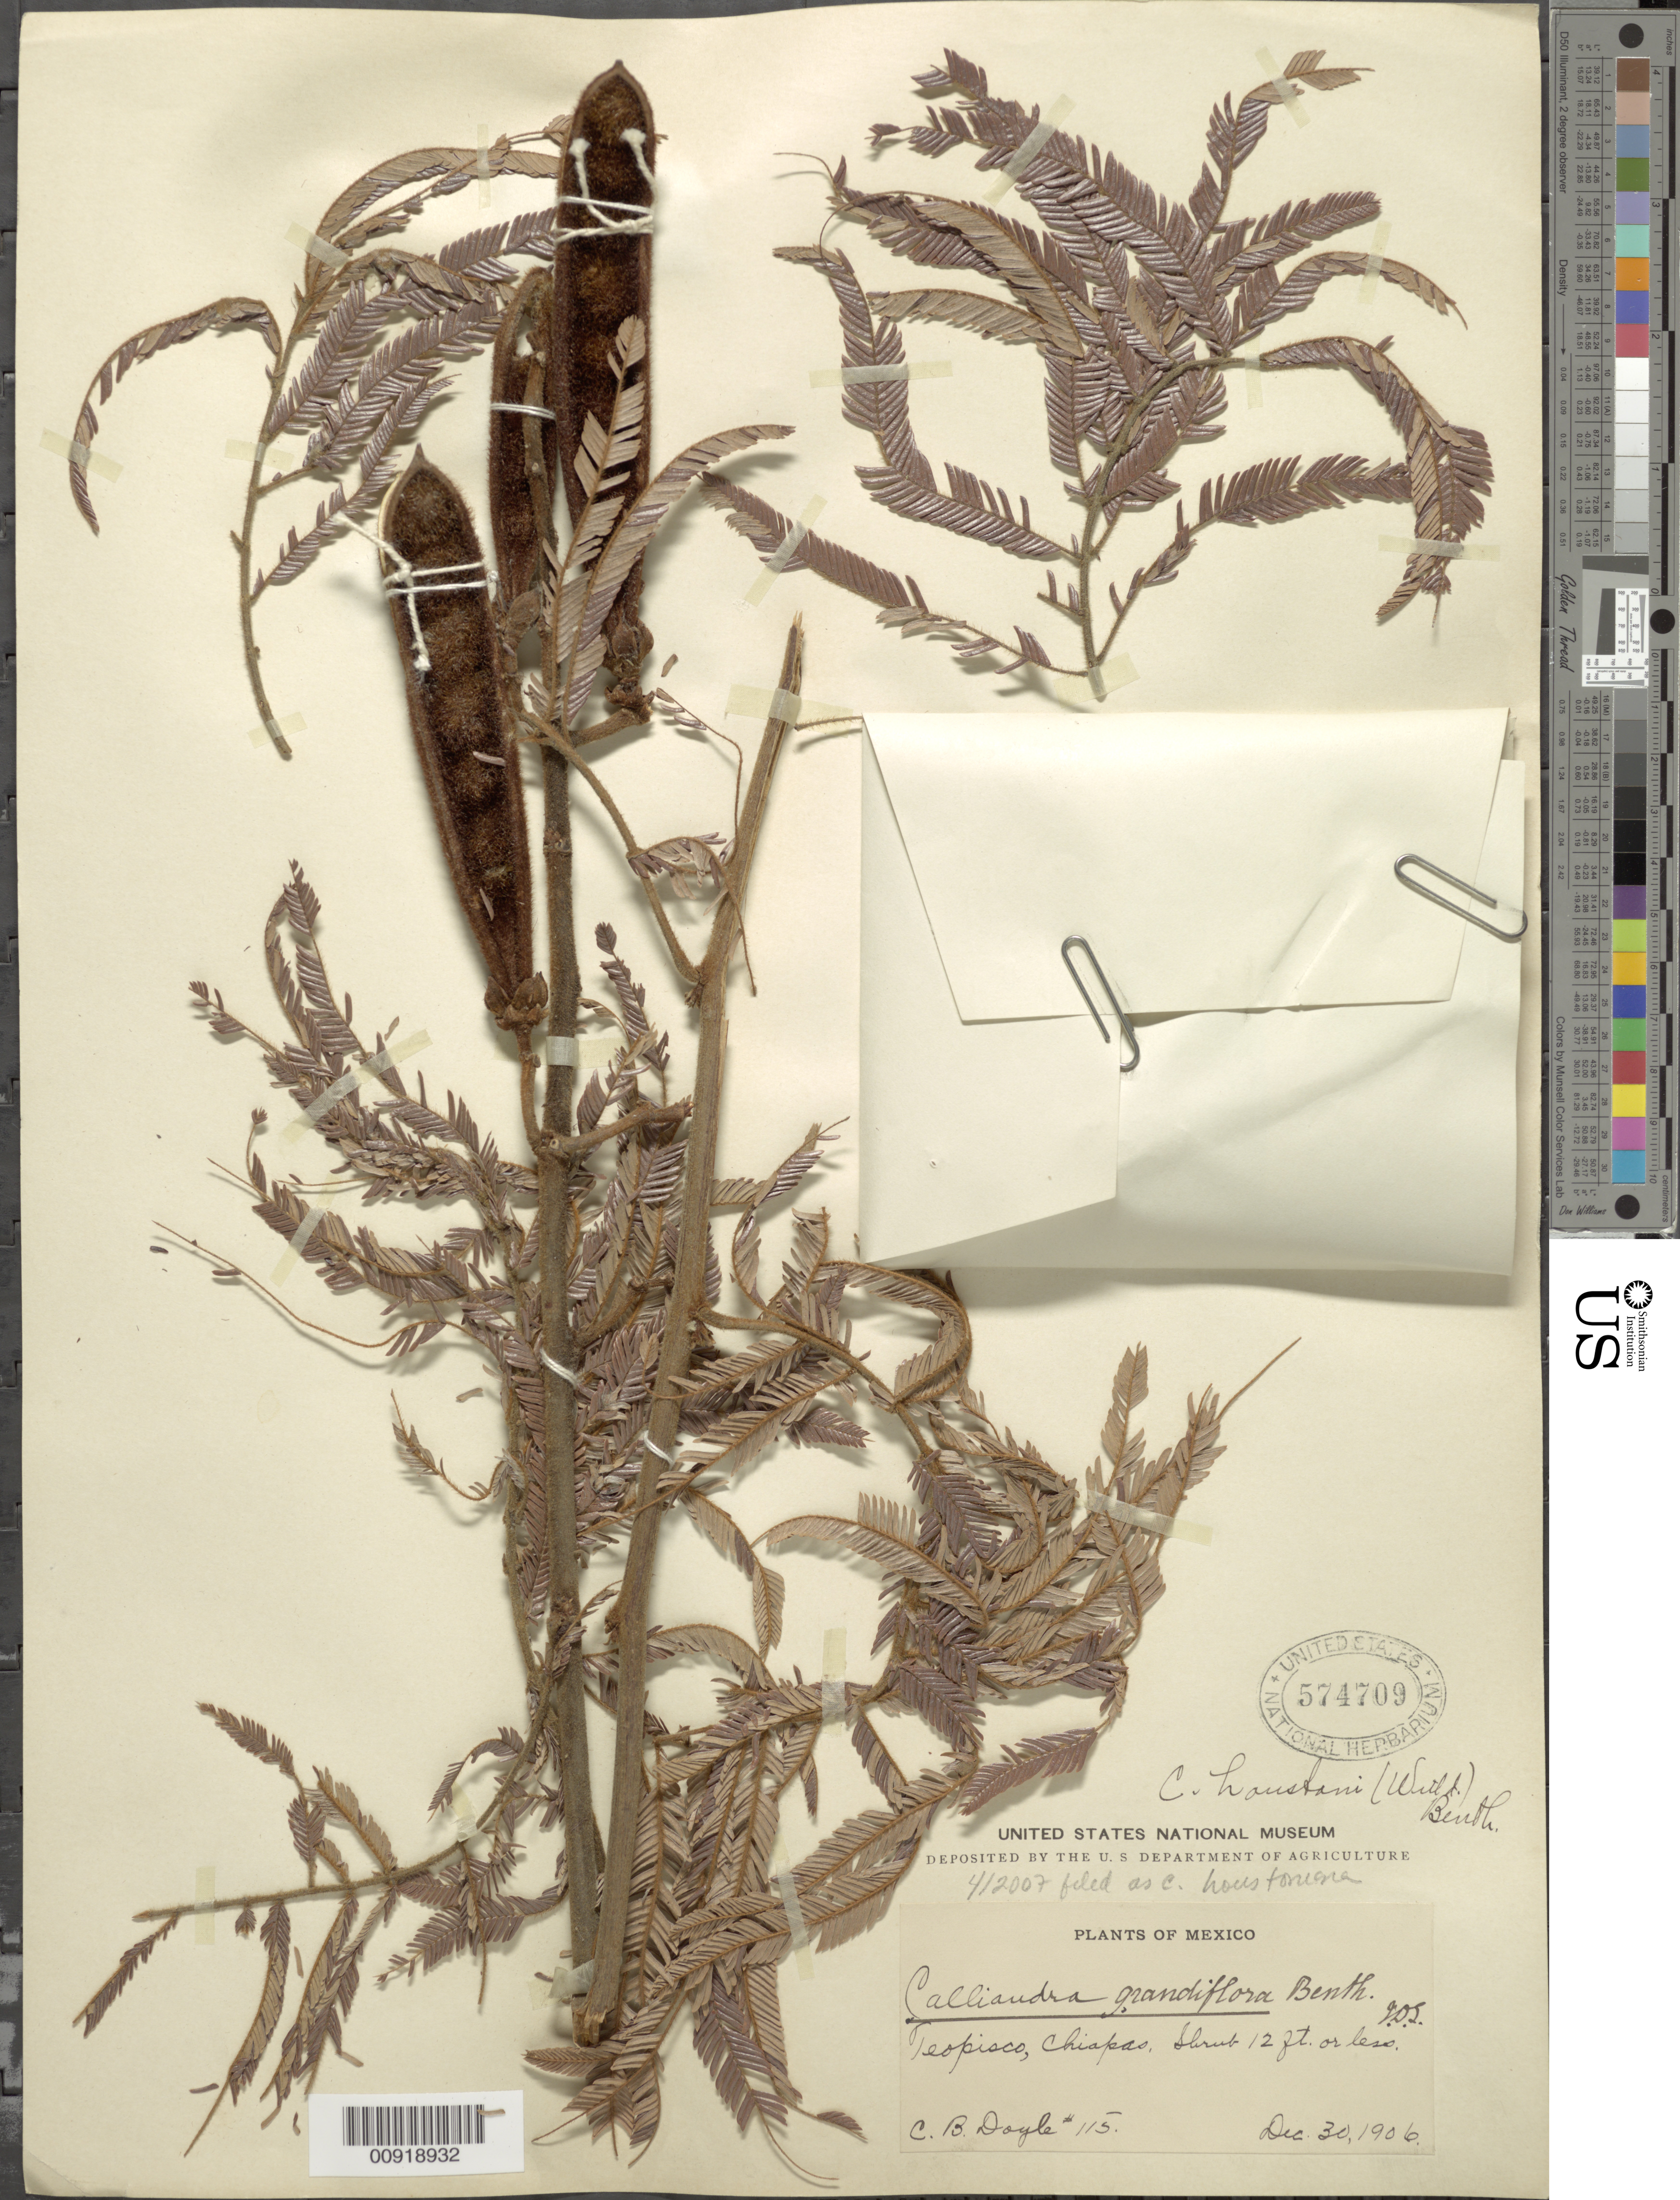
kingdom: Plantae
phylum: Tracheophyta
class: Magnoliopsida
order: Fabales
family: Fabaceae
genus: Calliandra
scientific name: Calliandra houstoniana var. houstoniana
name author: (Mill.) Standl.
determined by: Strong, Mark T., (BOT), Smithsonian Institution - National Museum of Natural History (UNITED STATES)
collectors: C. Doyle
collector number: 115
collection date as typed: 30 Dec 1906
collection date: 1906-12-30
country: Mexico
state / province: Chiapas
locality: Teopisco, Chiapas.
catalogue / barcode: US 574709